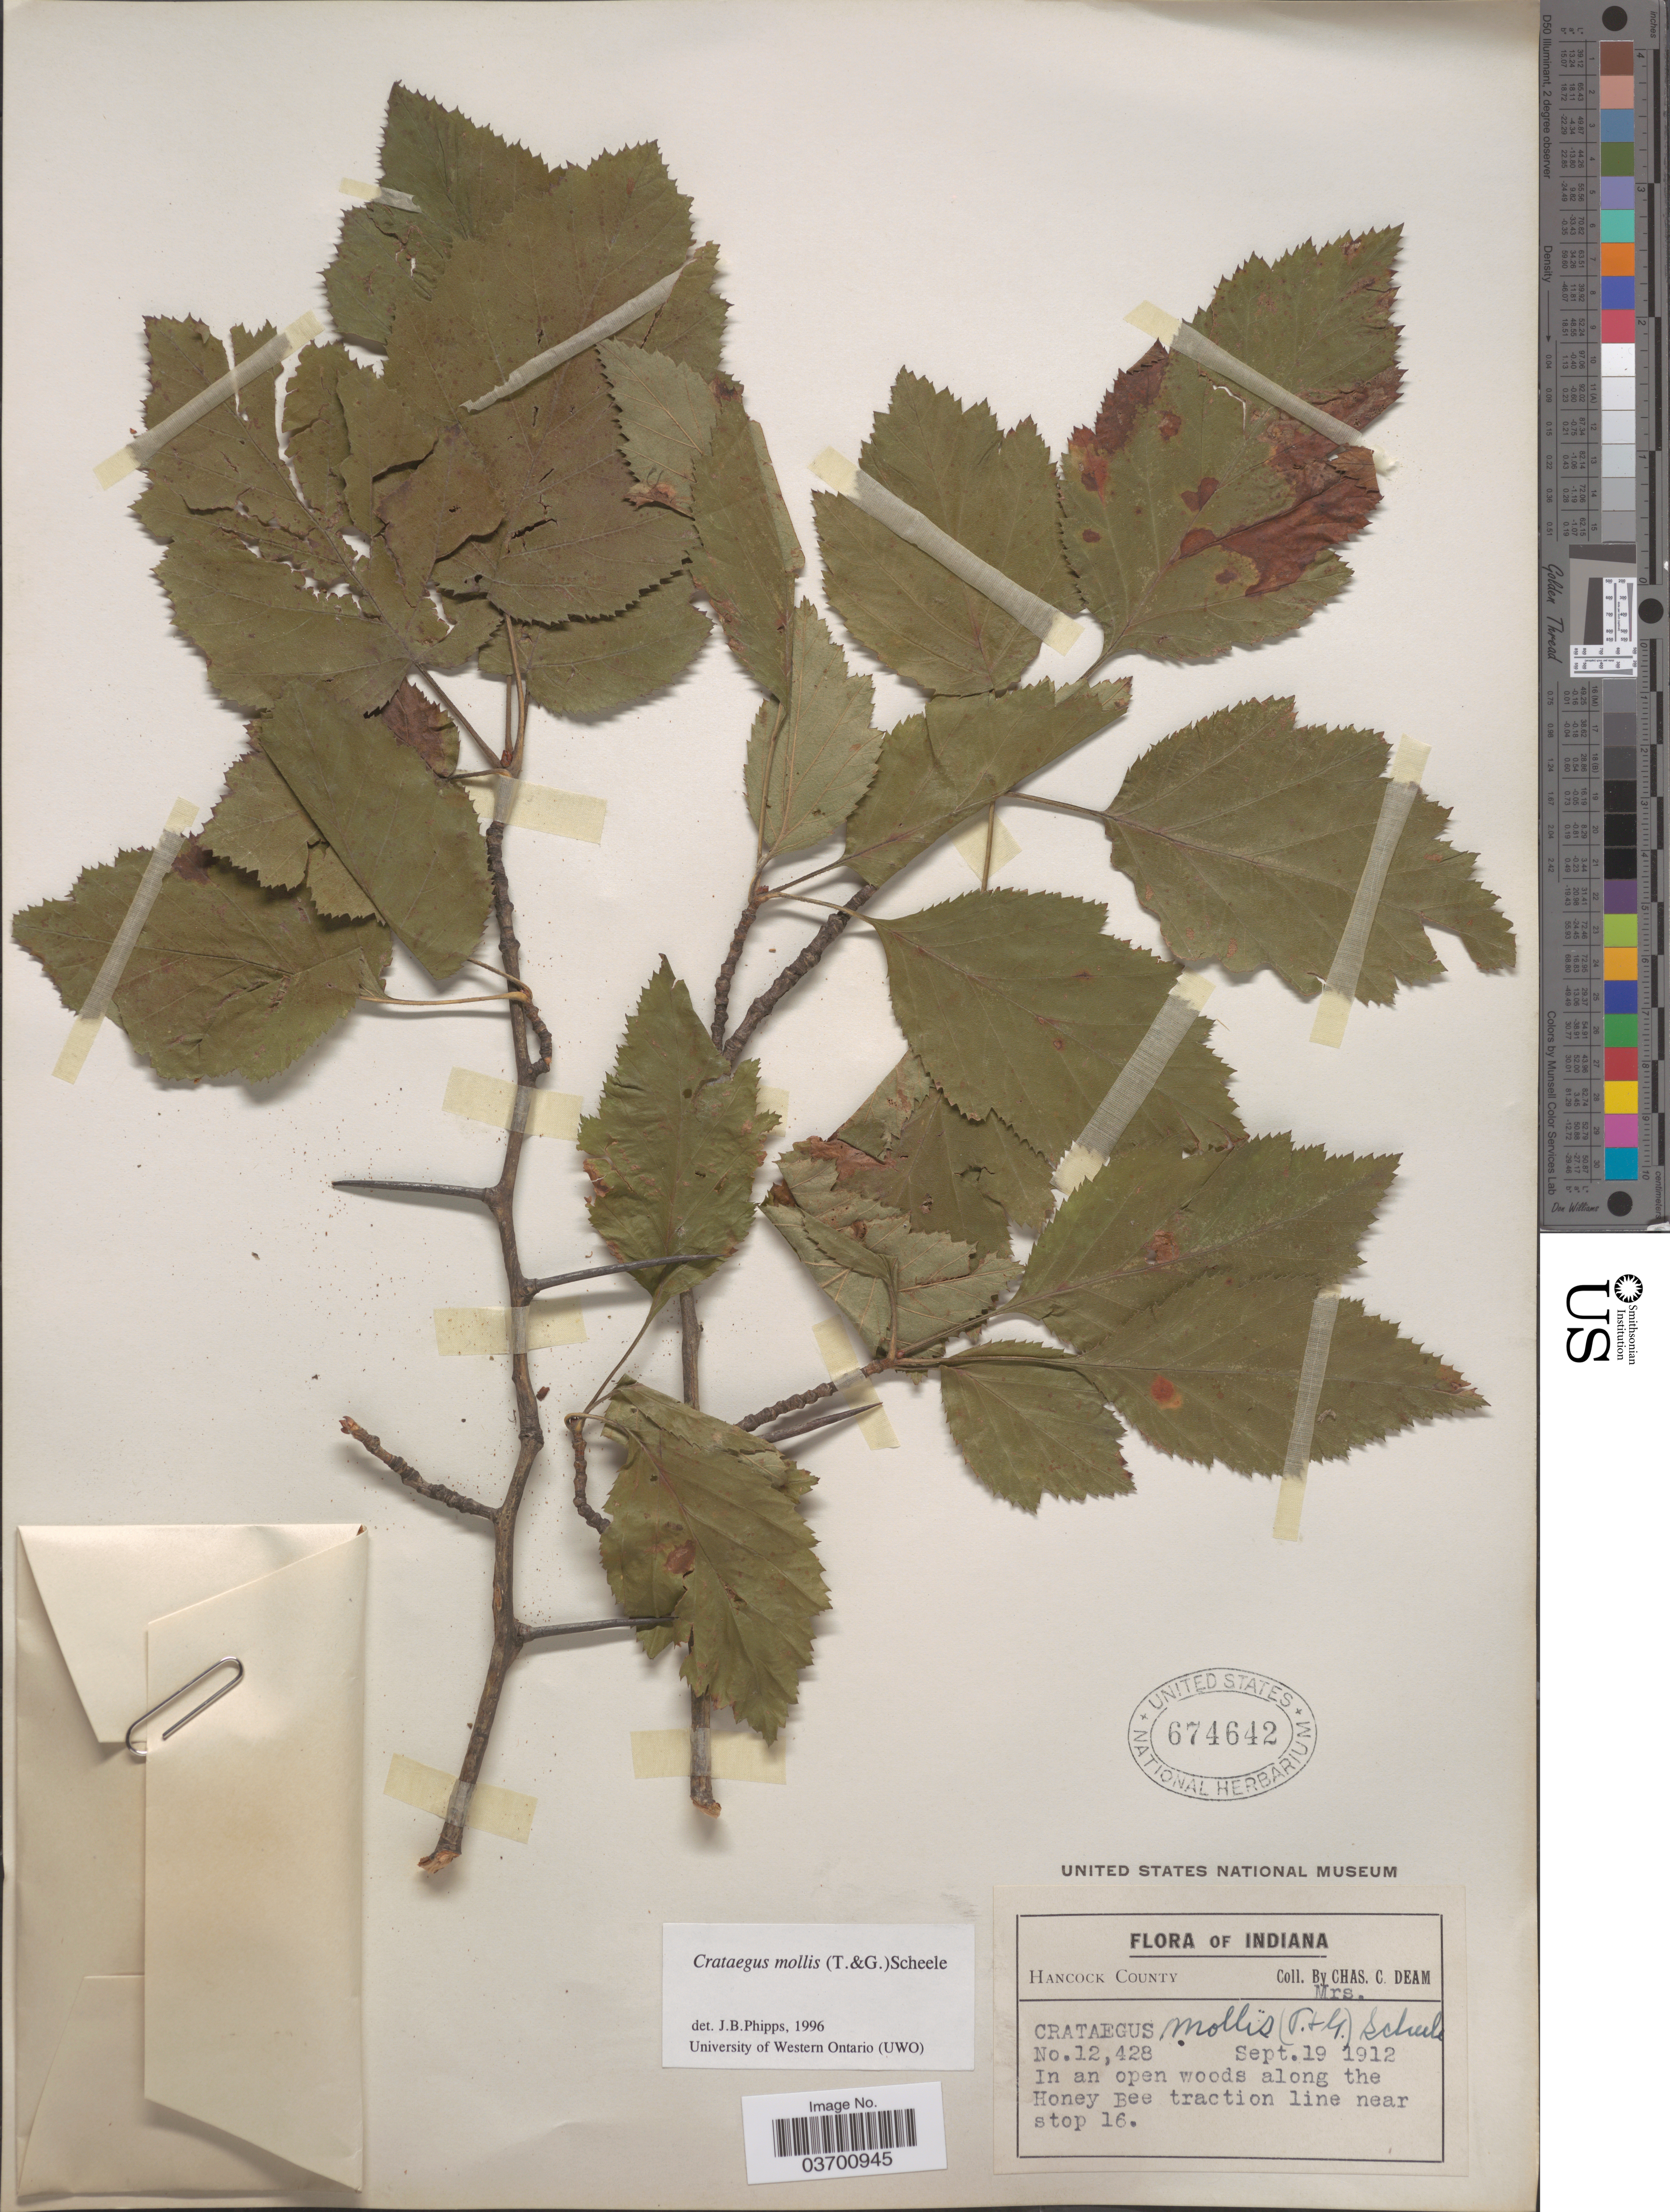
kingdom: Plantae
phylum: Tracheophyta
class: Magnoliopsida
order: Rosales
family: Rosaceae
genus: Crataegus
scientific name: Crataegus mollis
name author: (Torr. & A. Gray) Scheele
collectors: C. Deam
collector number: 12428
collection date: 1912-09-19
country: United States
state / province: Indiana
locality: Hancock County. In an open woods along the Honey Bee traction line near stop 16.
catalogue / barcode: US 674642